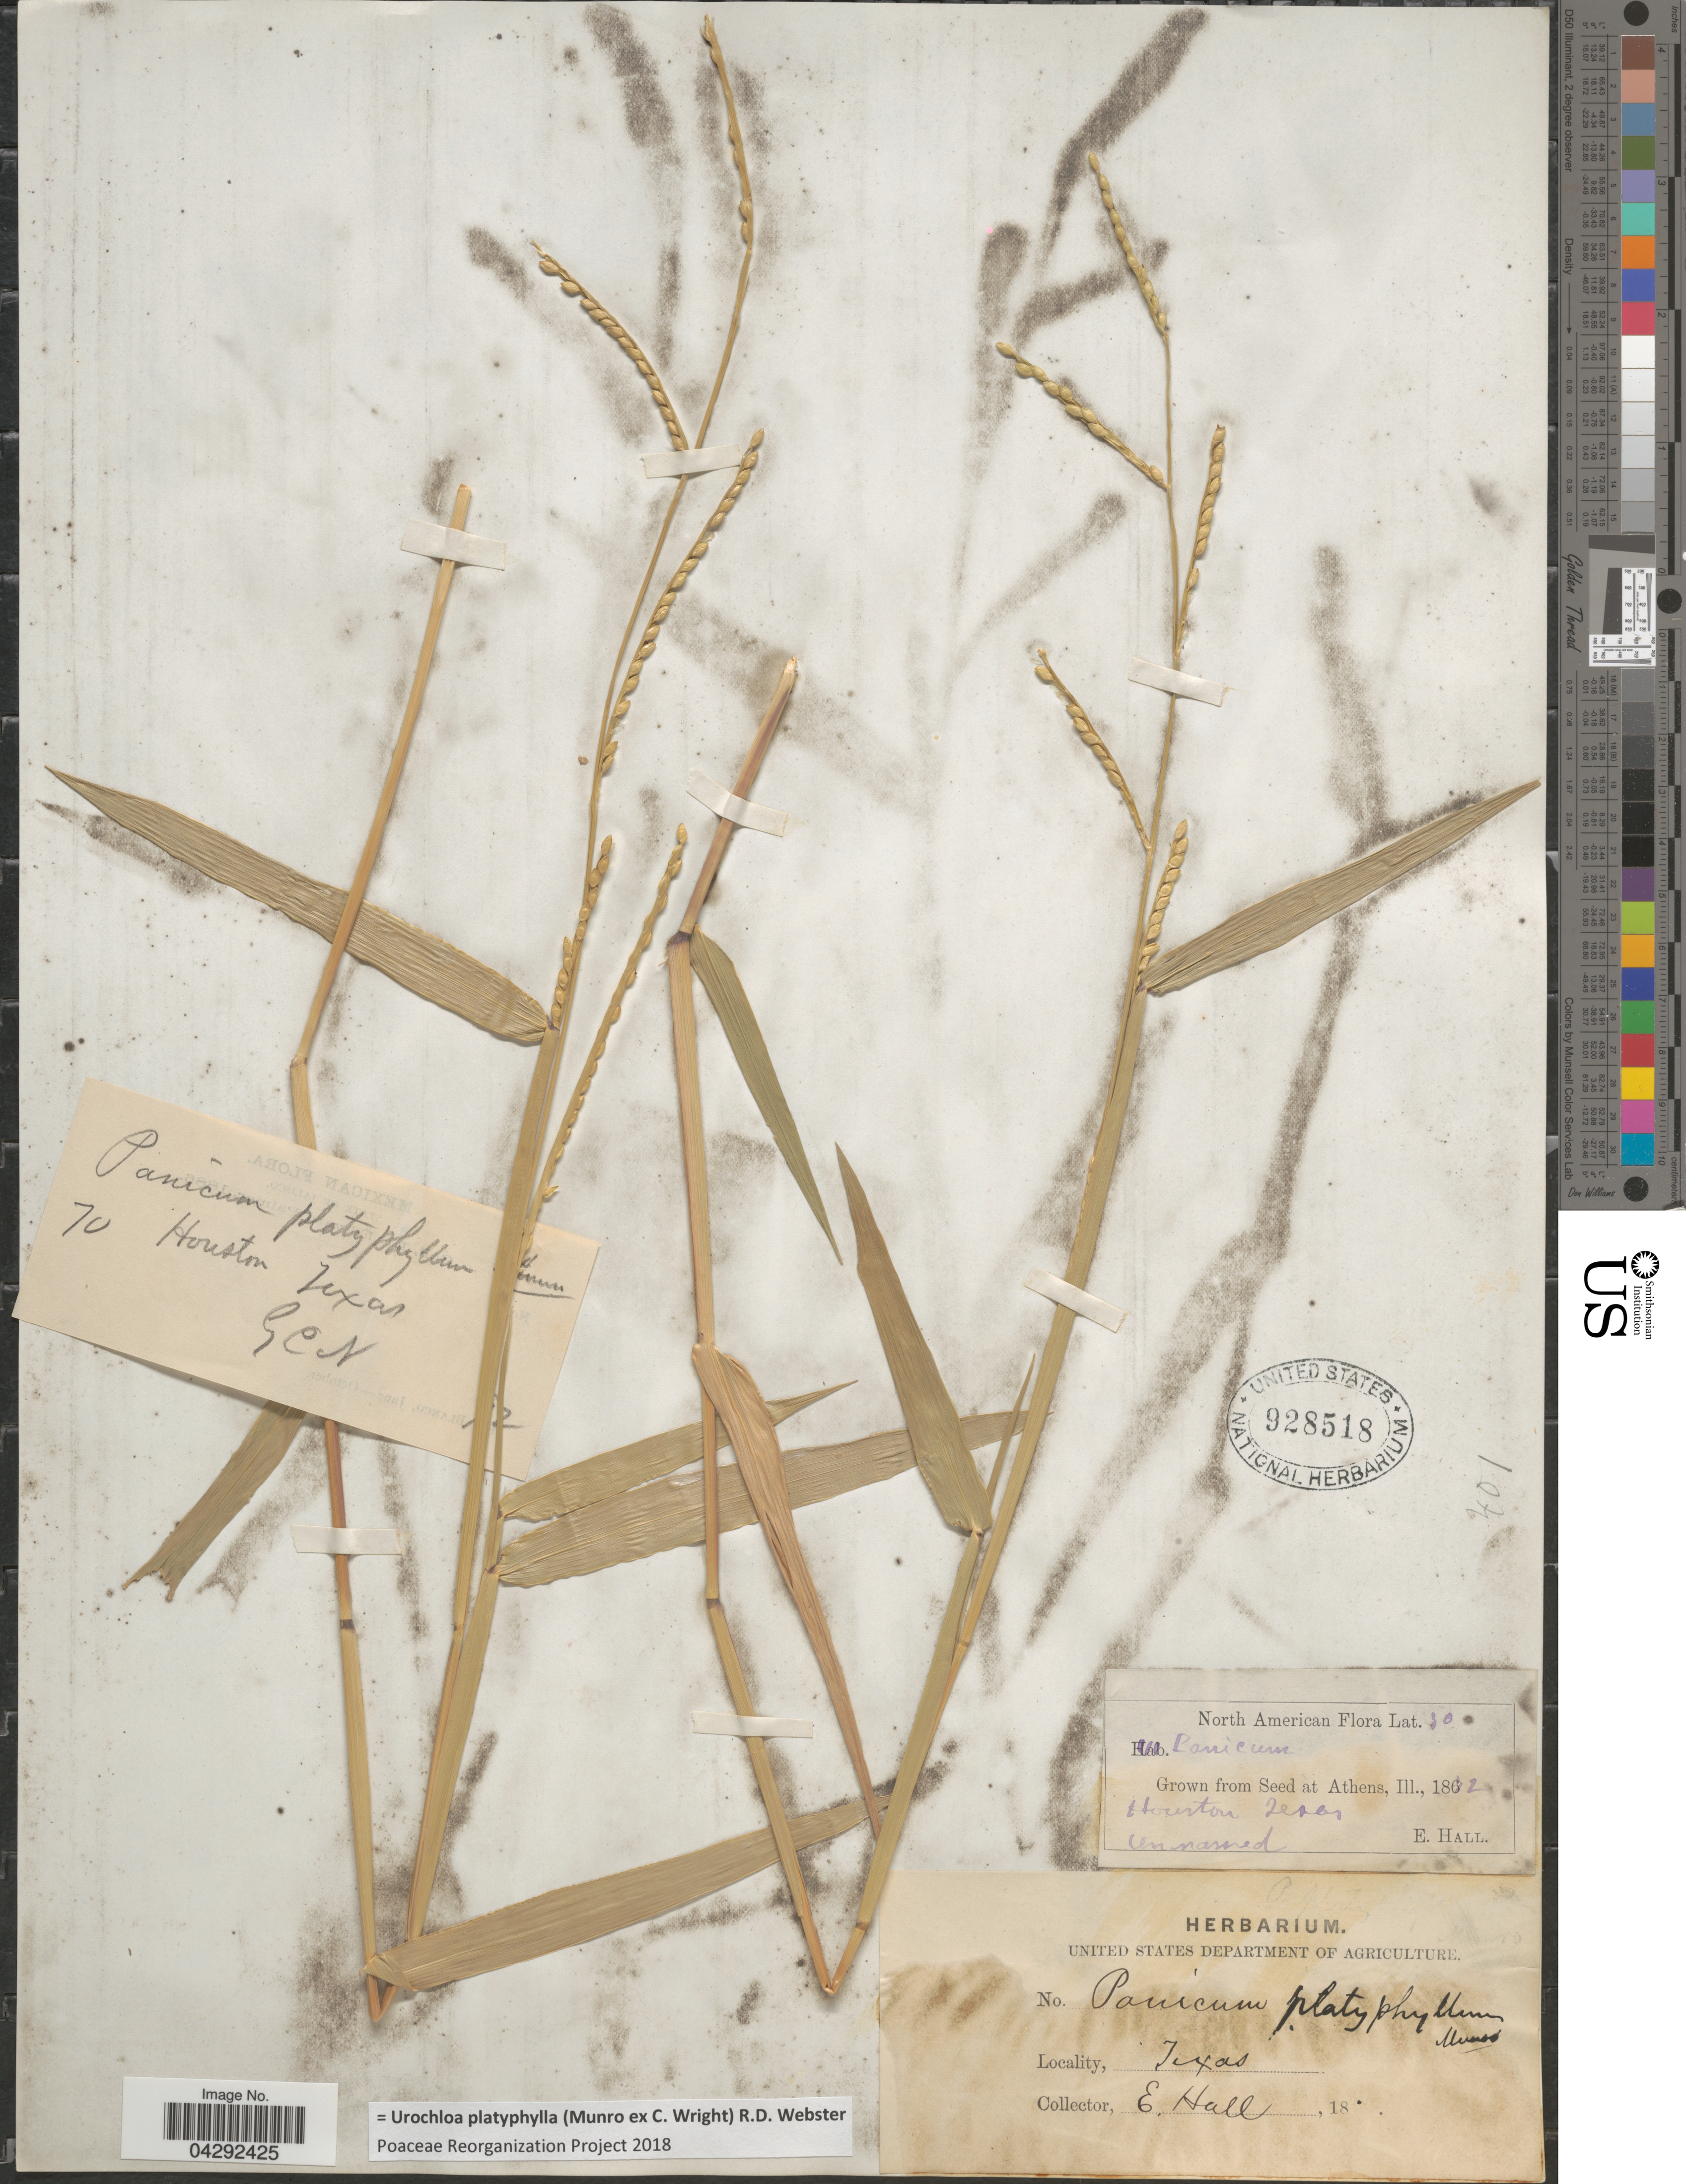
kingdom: Plantae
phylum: Tracheophyta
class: Liliopsida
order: Poales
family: Poaceae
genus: Urochloa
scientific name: Urochloa platyphylla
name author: (Munro ex C. Wright) R.D. Webster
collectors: G. C. N.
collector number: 70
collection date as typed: Transcribed d/m/y: //72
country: United States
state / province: Texas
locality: Houston.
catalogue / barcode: US 928518